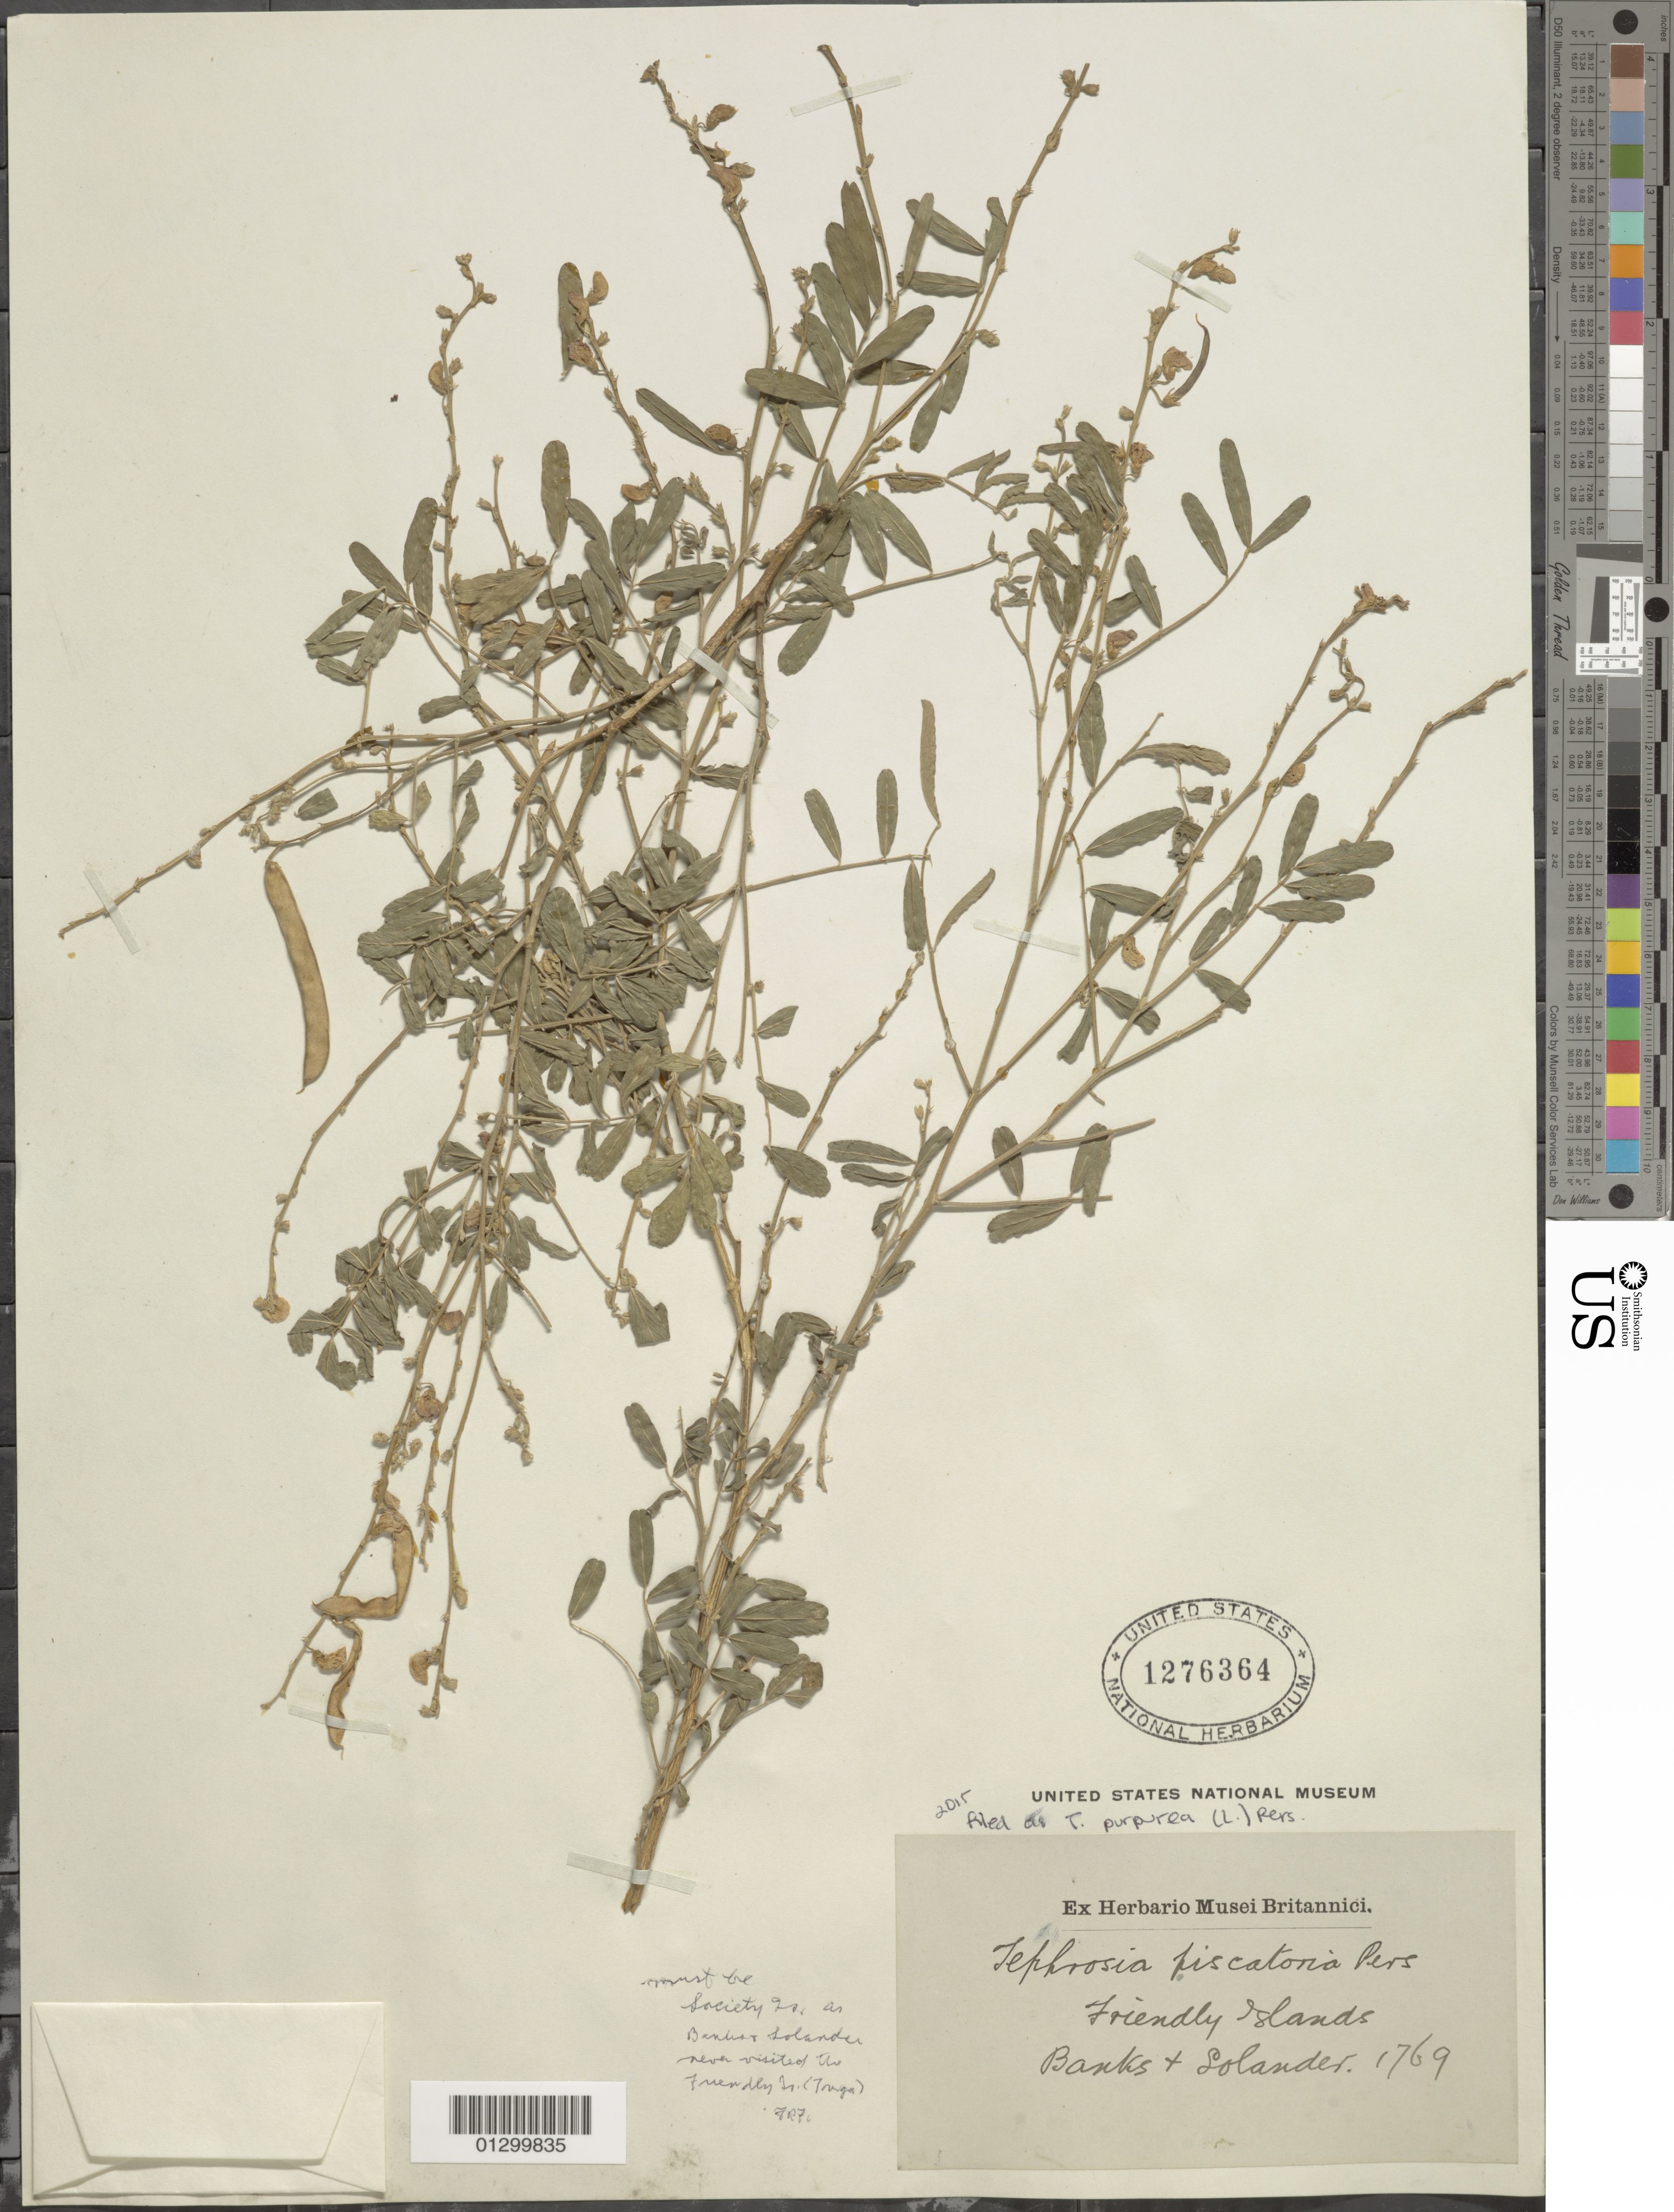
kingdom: Plantae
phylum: Tracheophyta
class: Magnoliopsida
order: Fabales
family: Fabaceae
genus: Tephrosia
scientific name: Tephrosia piscatoria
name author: (Aiton) Pers.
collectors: J. Banks & D. C. Solander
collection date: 1769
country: Tonga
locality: Friendly Islands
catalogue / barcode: US 1276364